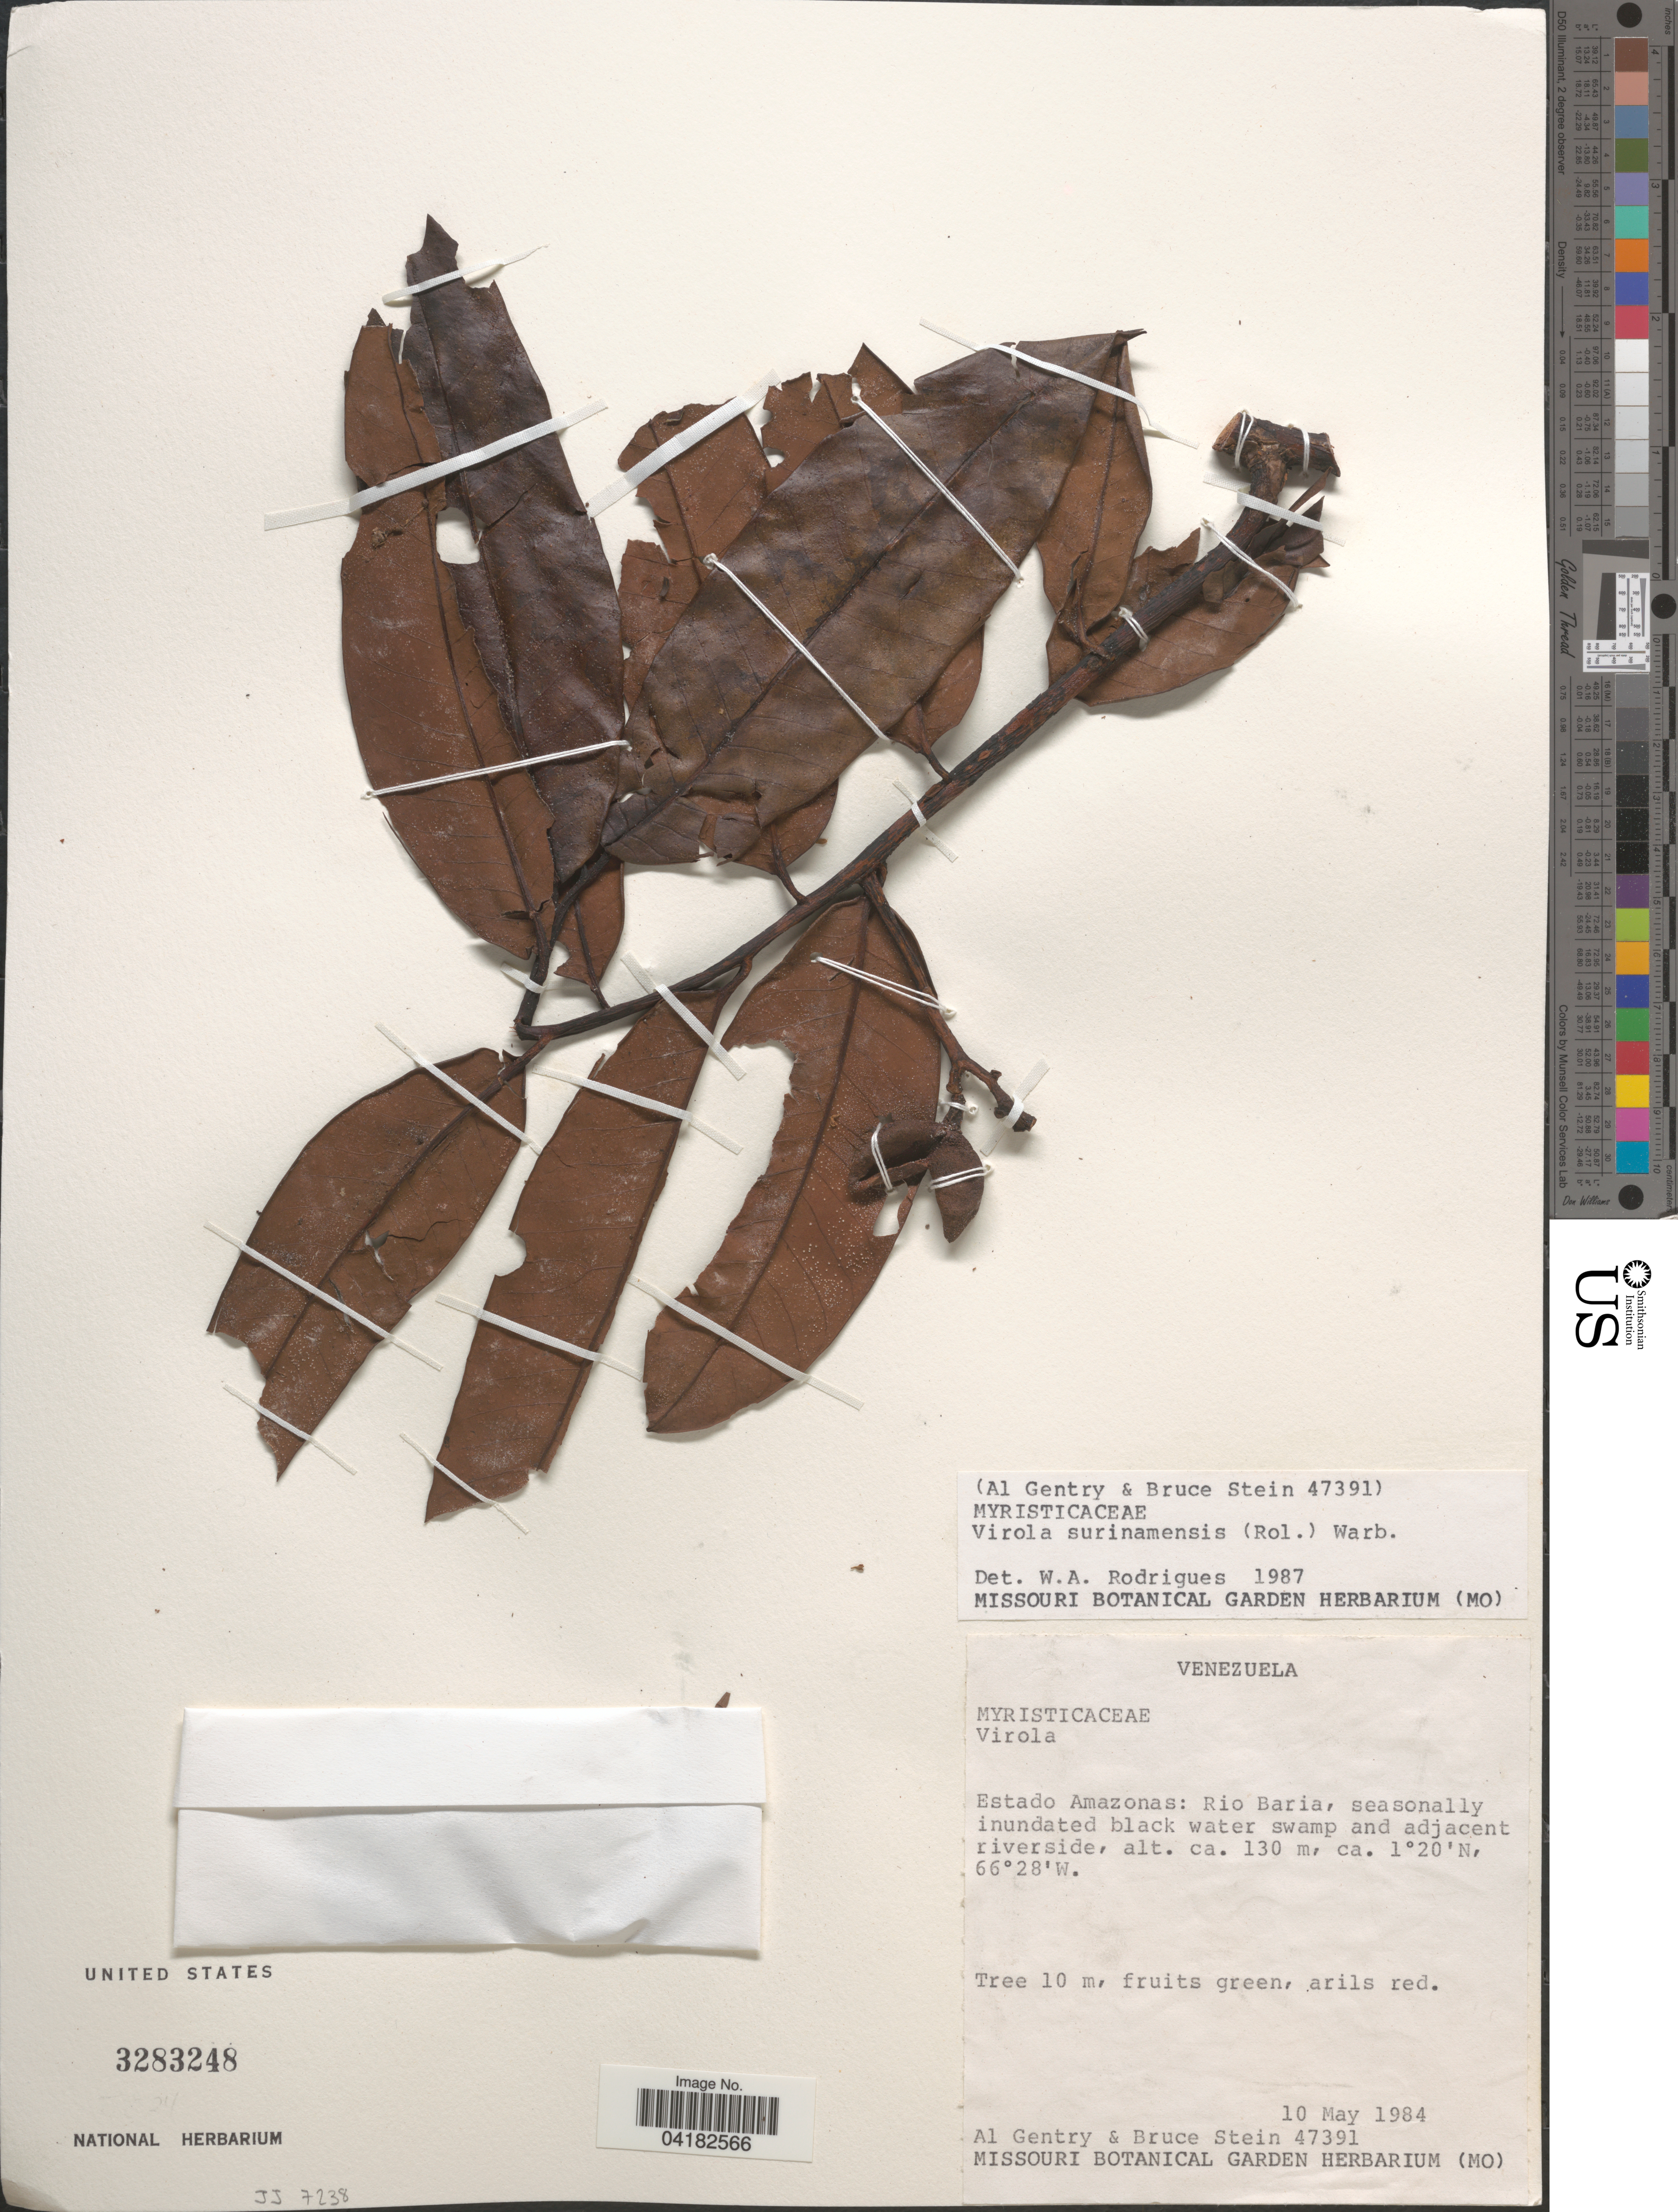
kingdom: Plantae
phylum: Tracheophyta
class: Magnoliopsida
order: Magnoliales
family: Myristicaceae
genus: Virola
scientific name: Virola surinamensis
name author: (Rol.) Warb.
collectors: A. H. Gentry & B. A. Stein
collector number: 47391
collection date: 1984-05-10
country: Venezuela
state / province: Amazonas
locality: Rio Baria, seasonally inundated black water swamp and adjacent riverside.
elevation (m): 130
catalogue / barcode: US 3283248